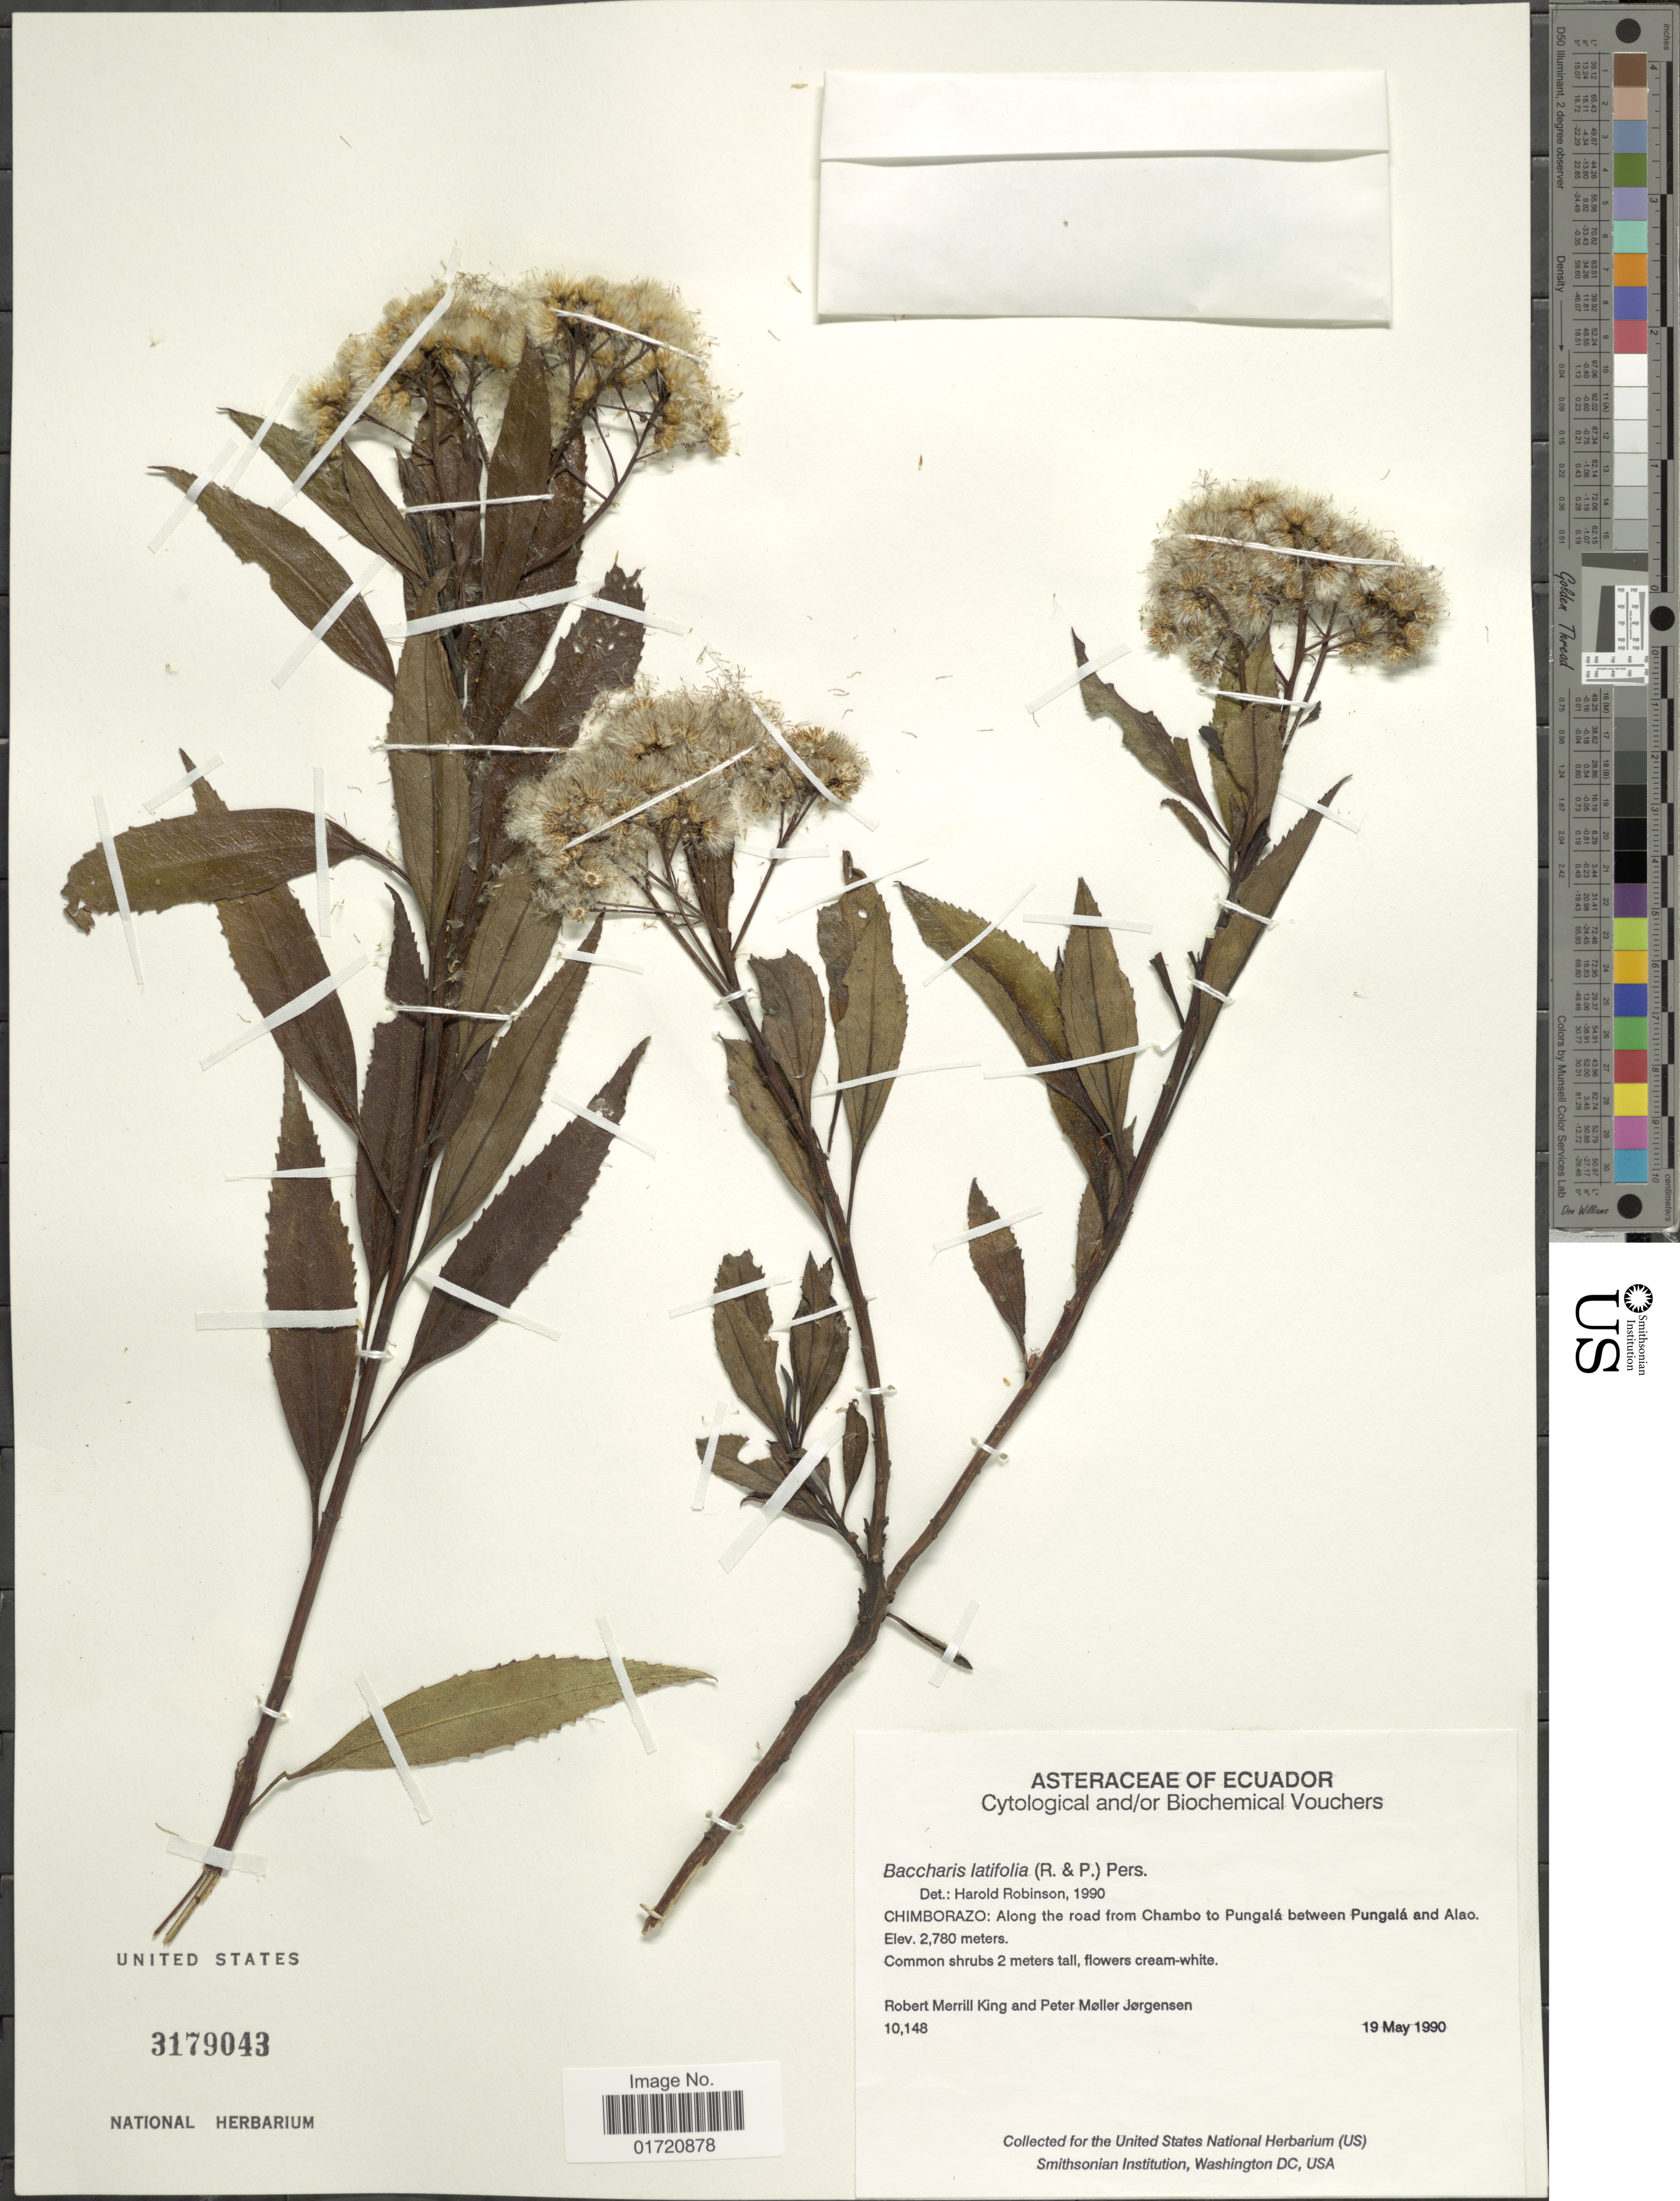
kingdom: Plantae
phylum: Tracheophyta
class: Magnoliopsida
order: Asterales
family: Asteraceae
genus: Baccharis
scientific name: Baccharis latifolia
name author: (Ruiz & Pav.) Pers.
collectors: R. M. King & P. Jörgensen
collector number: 10148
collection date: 1990-05-19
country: Ecuador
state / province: Chimborazo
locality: Along the road from Chambo to Pungala between Pungala and Alao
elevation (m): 2780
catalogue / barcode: US 3179043